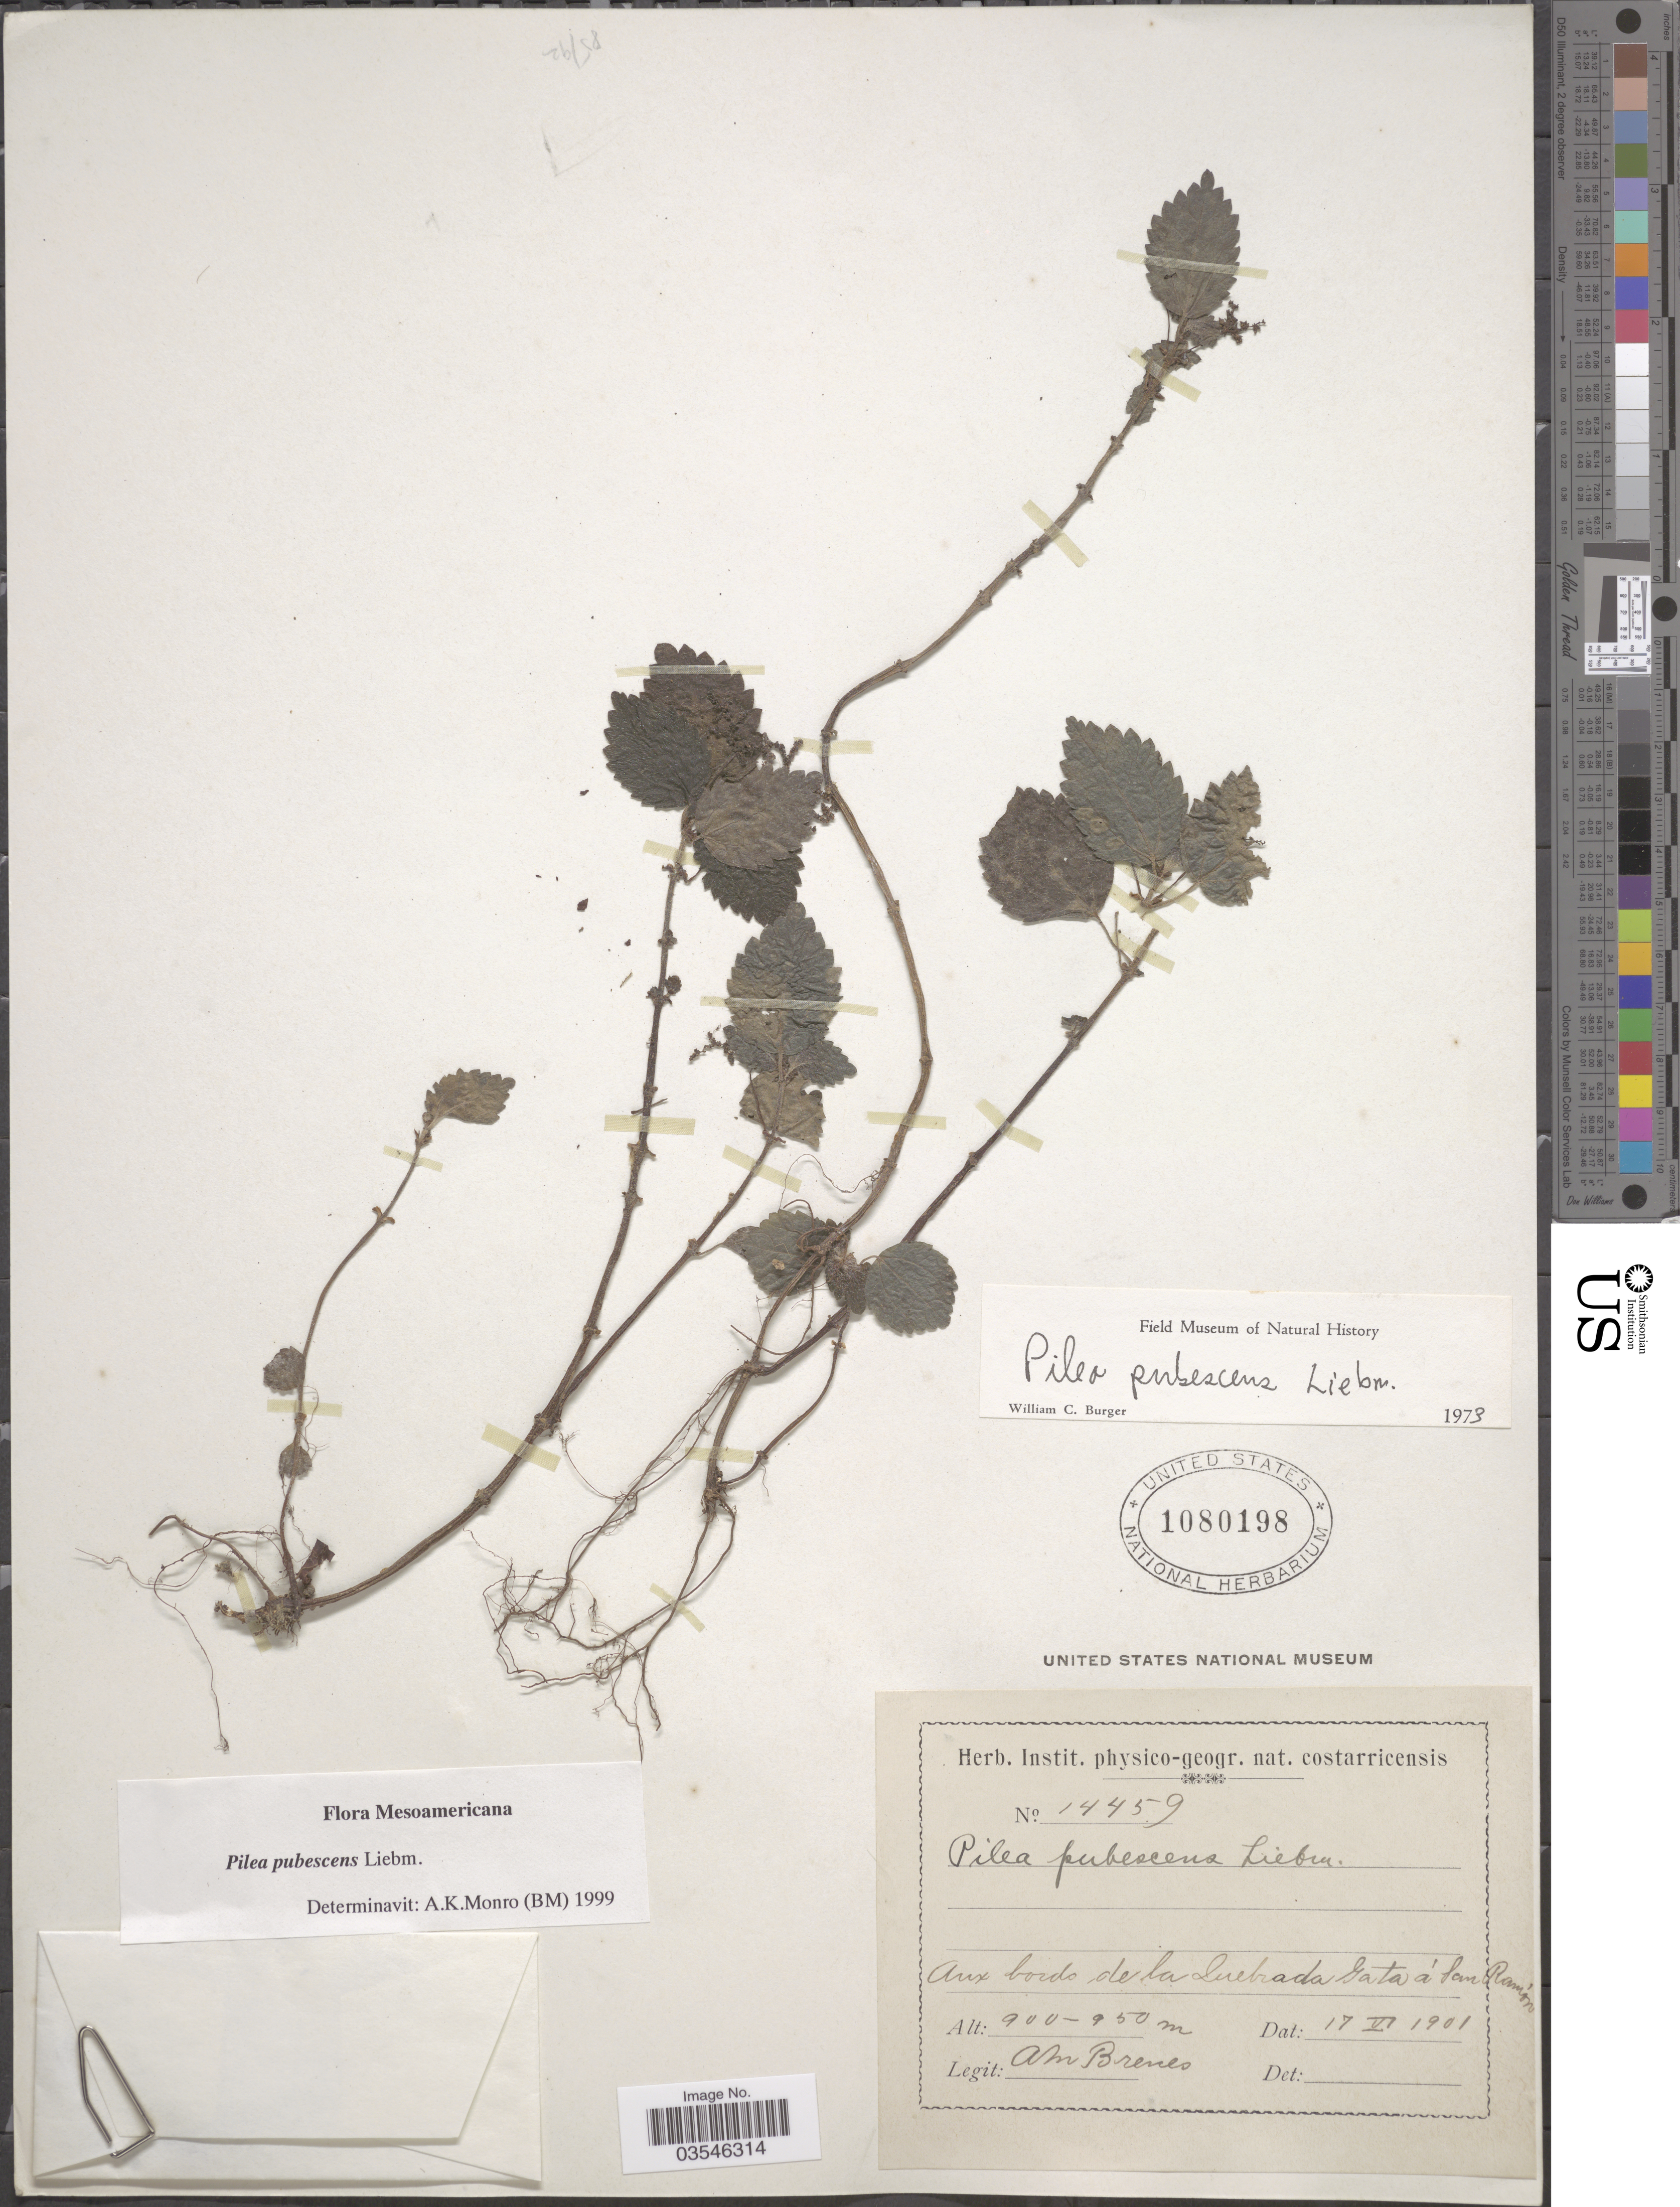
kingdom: Plantae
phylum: Tracheophyta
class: Magnoliopsida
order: Rosales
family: Urticaceae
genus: Pilea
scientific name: Pilea pubescens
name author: Liebm.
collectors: A. Brenes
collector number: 14459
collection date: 1901-06-17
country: Costa Rica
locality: Aux bords de la Quebrada Gata á San Ramón.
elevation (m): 900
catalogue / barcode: US 1080198